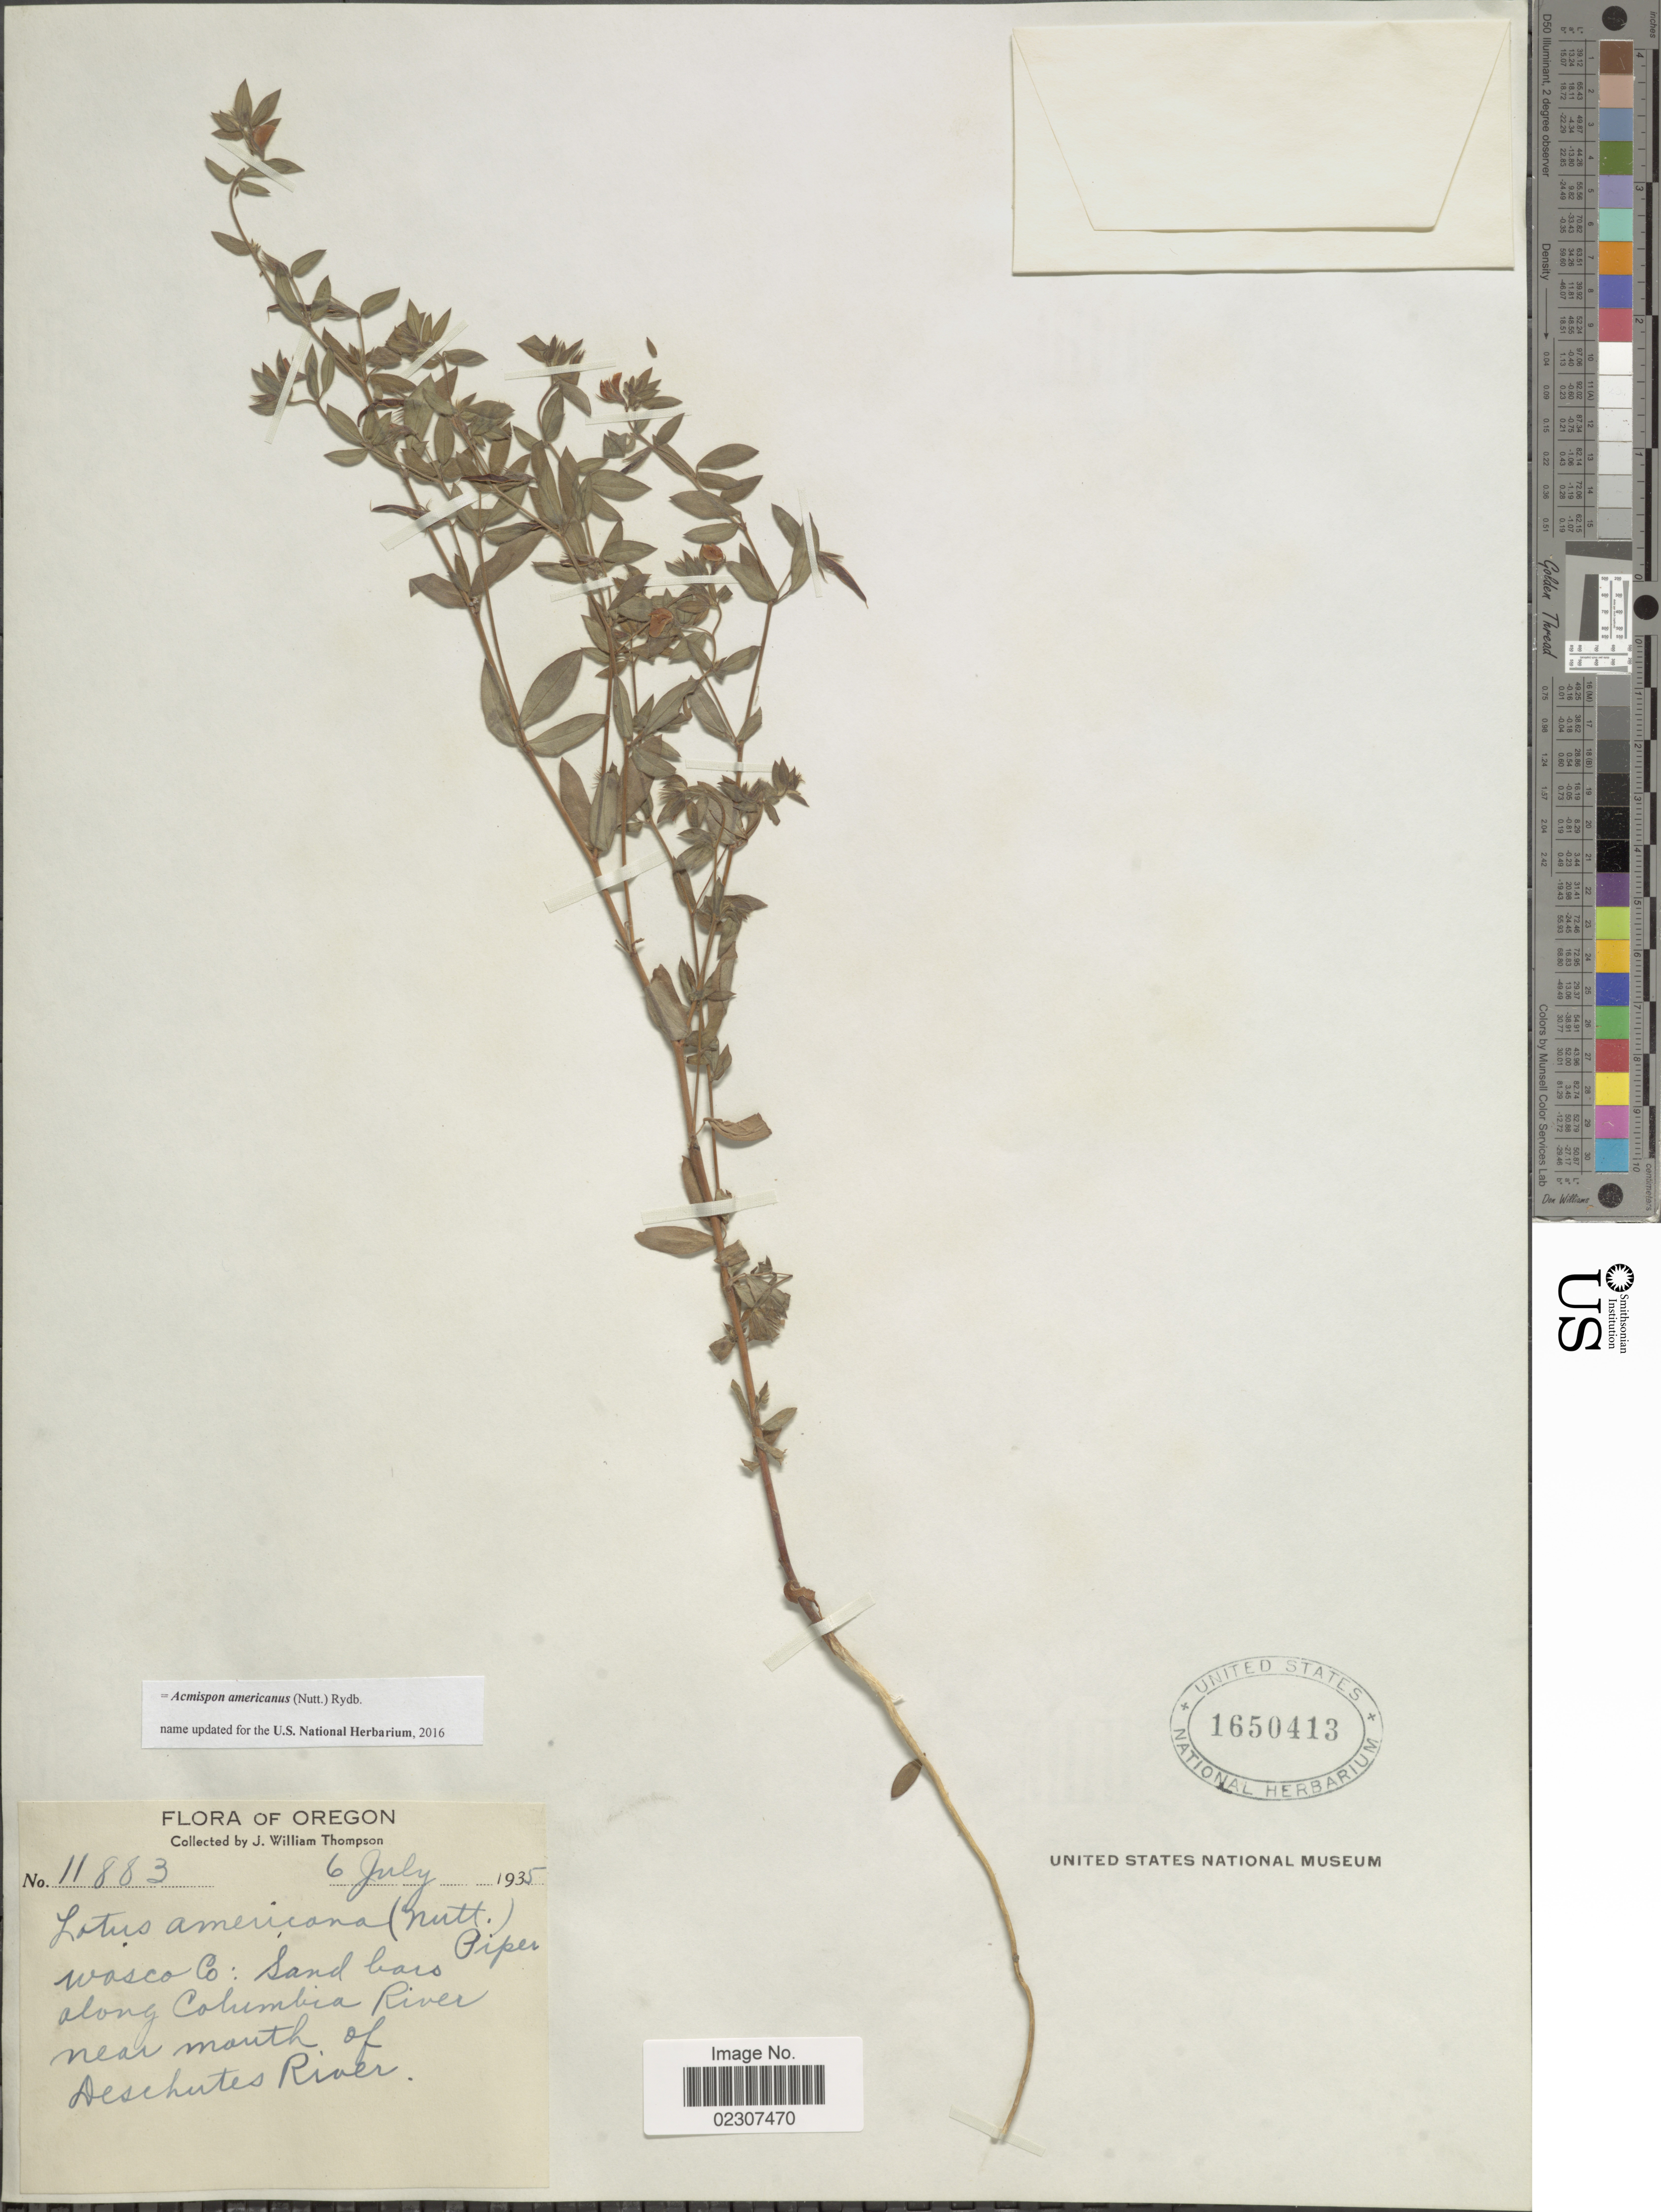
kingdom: Plantae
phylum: Tracheophyta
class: Magnoliopsida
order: Fabales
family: Fabaceae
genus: Acmispon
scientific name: Acmispon americanus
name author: (Nutt.) Rydb.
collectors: J. W. Thompson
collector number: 11883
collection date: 1935-07-06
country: United States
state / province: Oregon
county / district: Wasco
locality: Orego, Wasco Co.: Sand bars, along Columbia River near mouth of Deschutes River.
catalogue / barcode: US 1650413